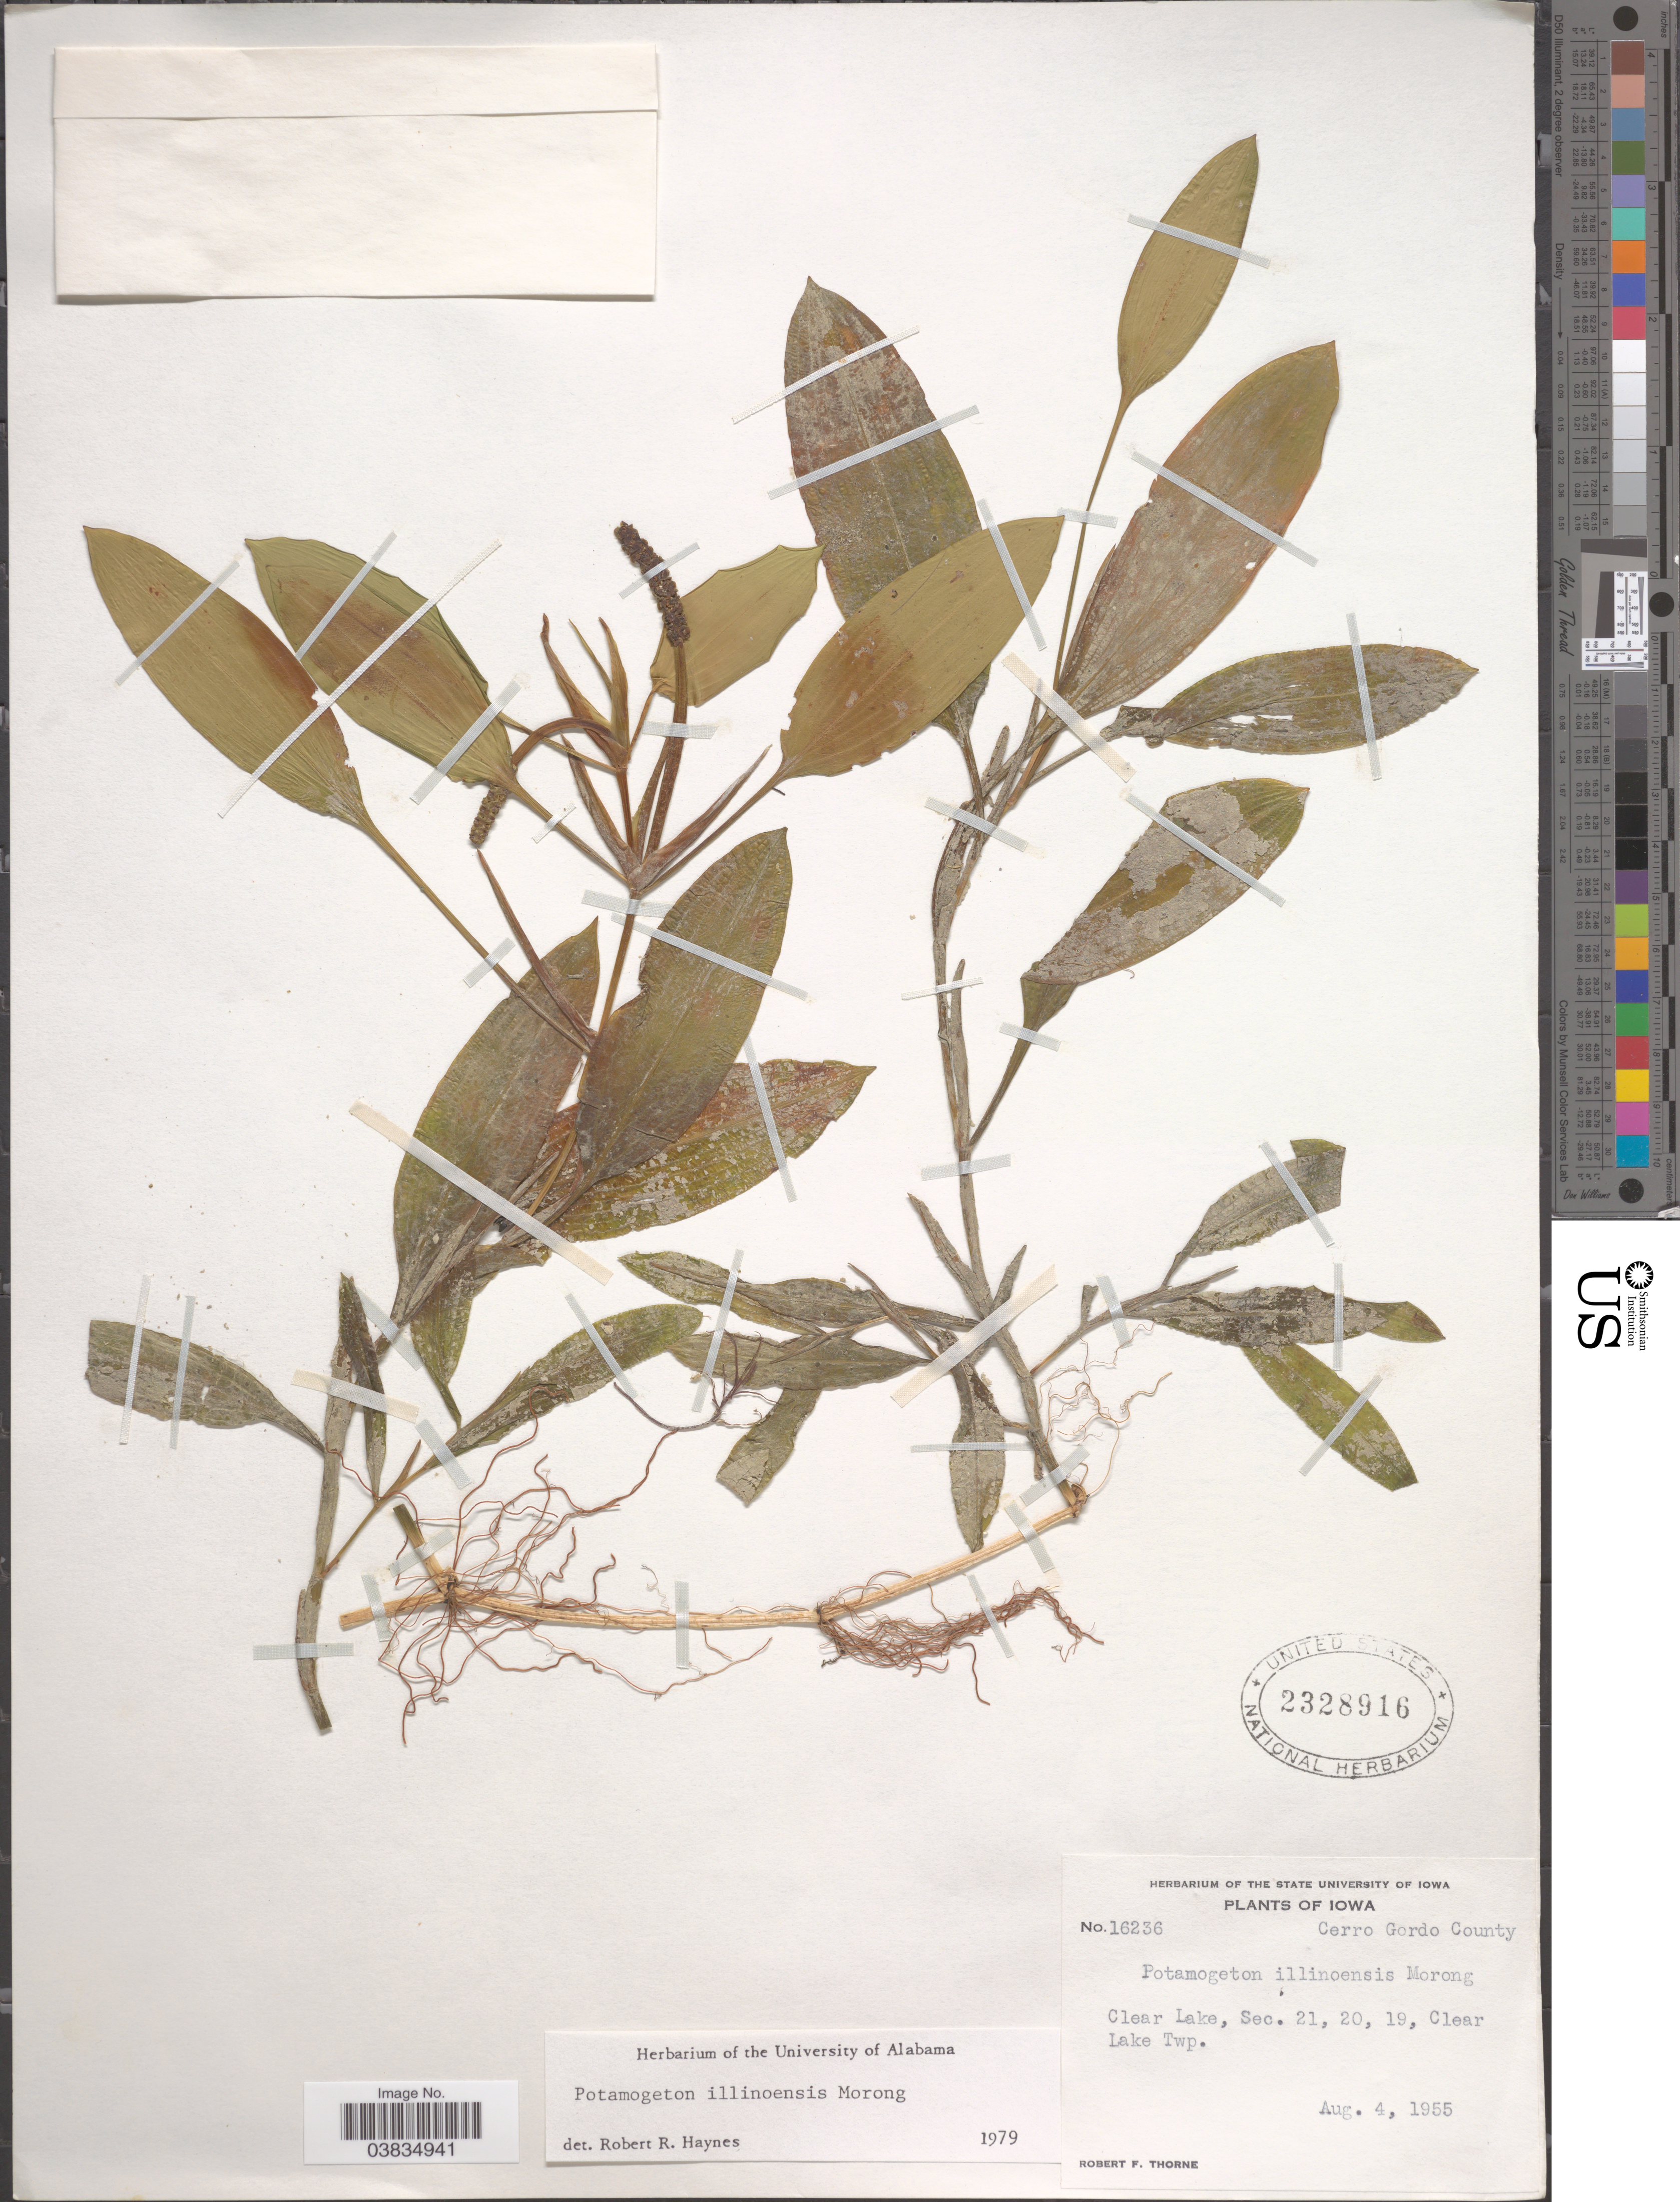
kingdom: Plantae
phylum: Tracheophyta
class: Liliopsida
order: Alismatales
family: Potamogetonaceae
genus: Potamogeton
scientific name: Potamogeton illinoensis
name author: Morong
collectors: R. F. Thorne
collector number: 16236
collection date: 1955-08-04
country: United States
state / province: Iowa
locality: Cerro Gordo County. Clear Lake, Sec. 21, 20, 19, Clear Lake Twp.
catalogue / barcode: US 2328916